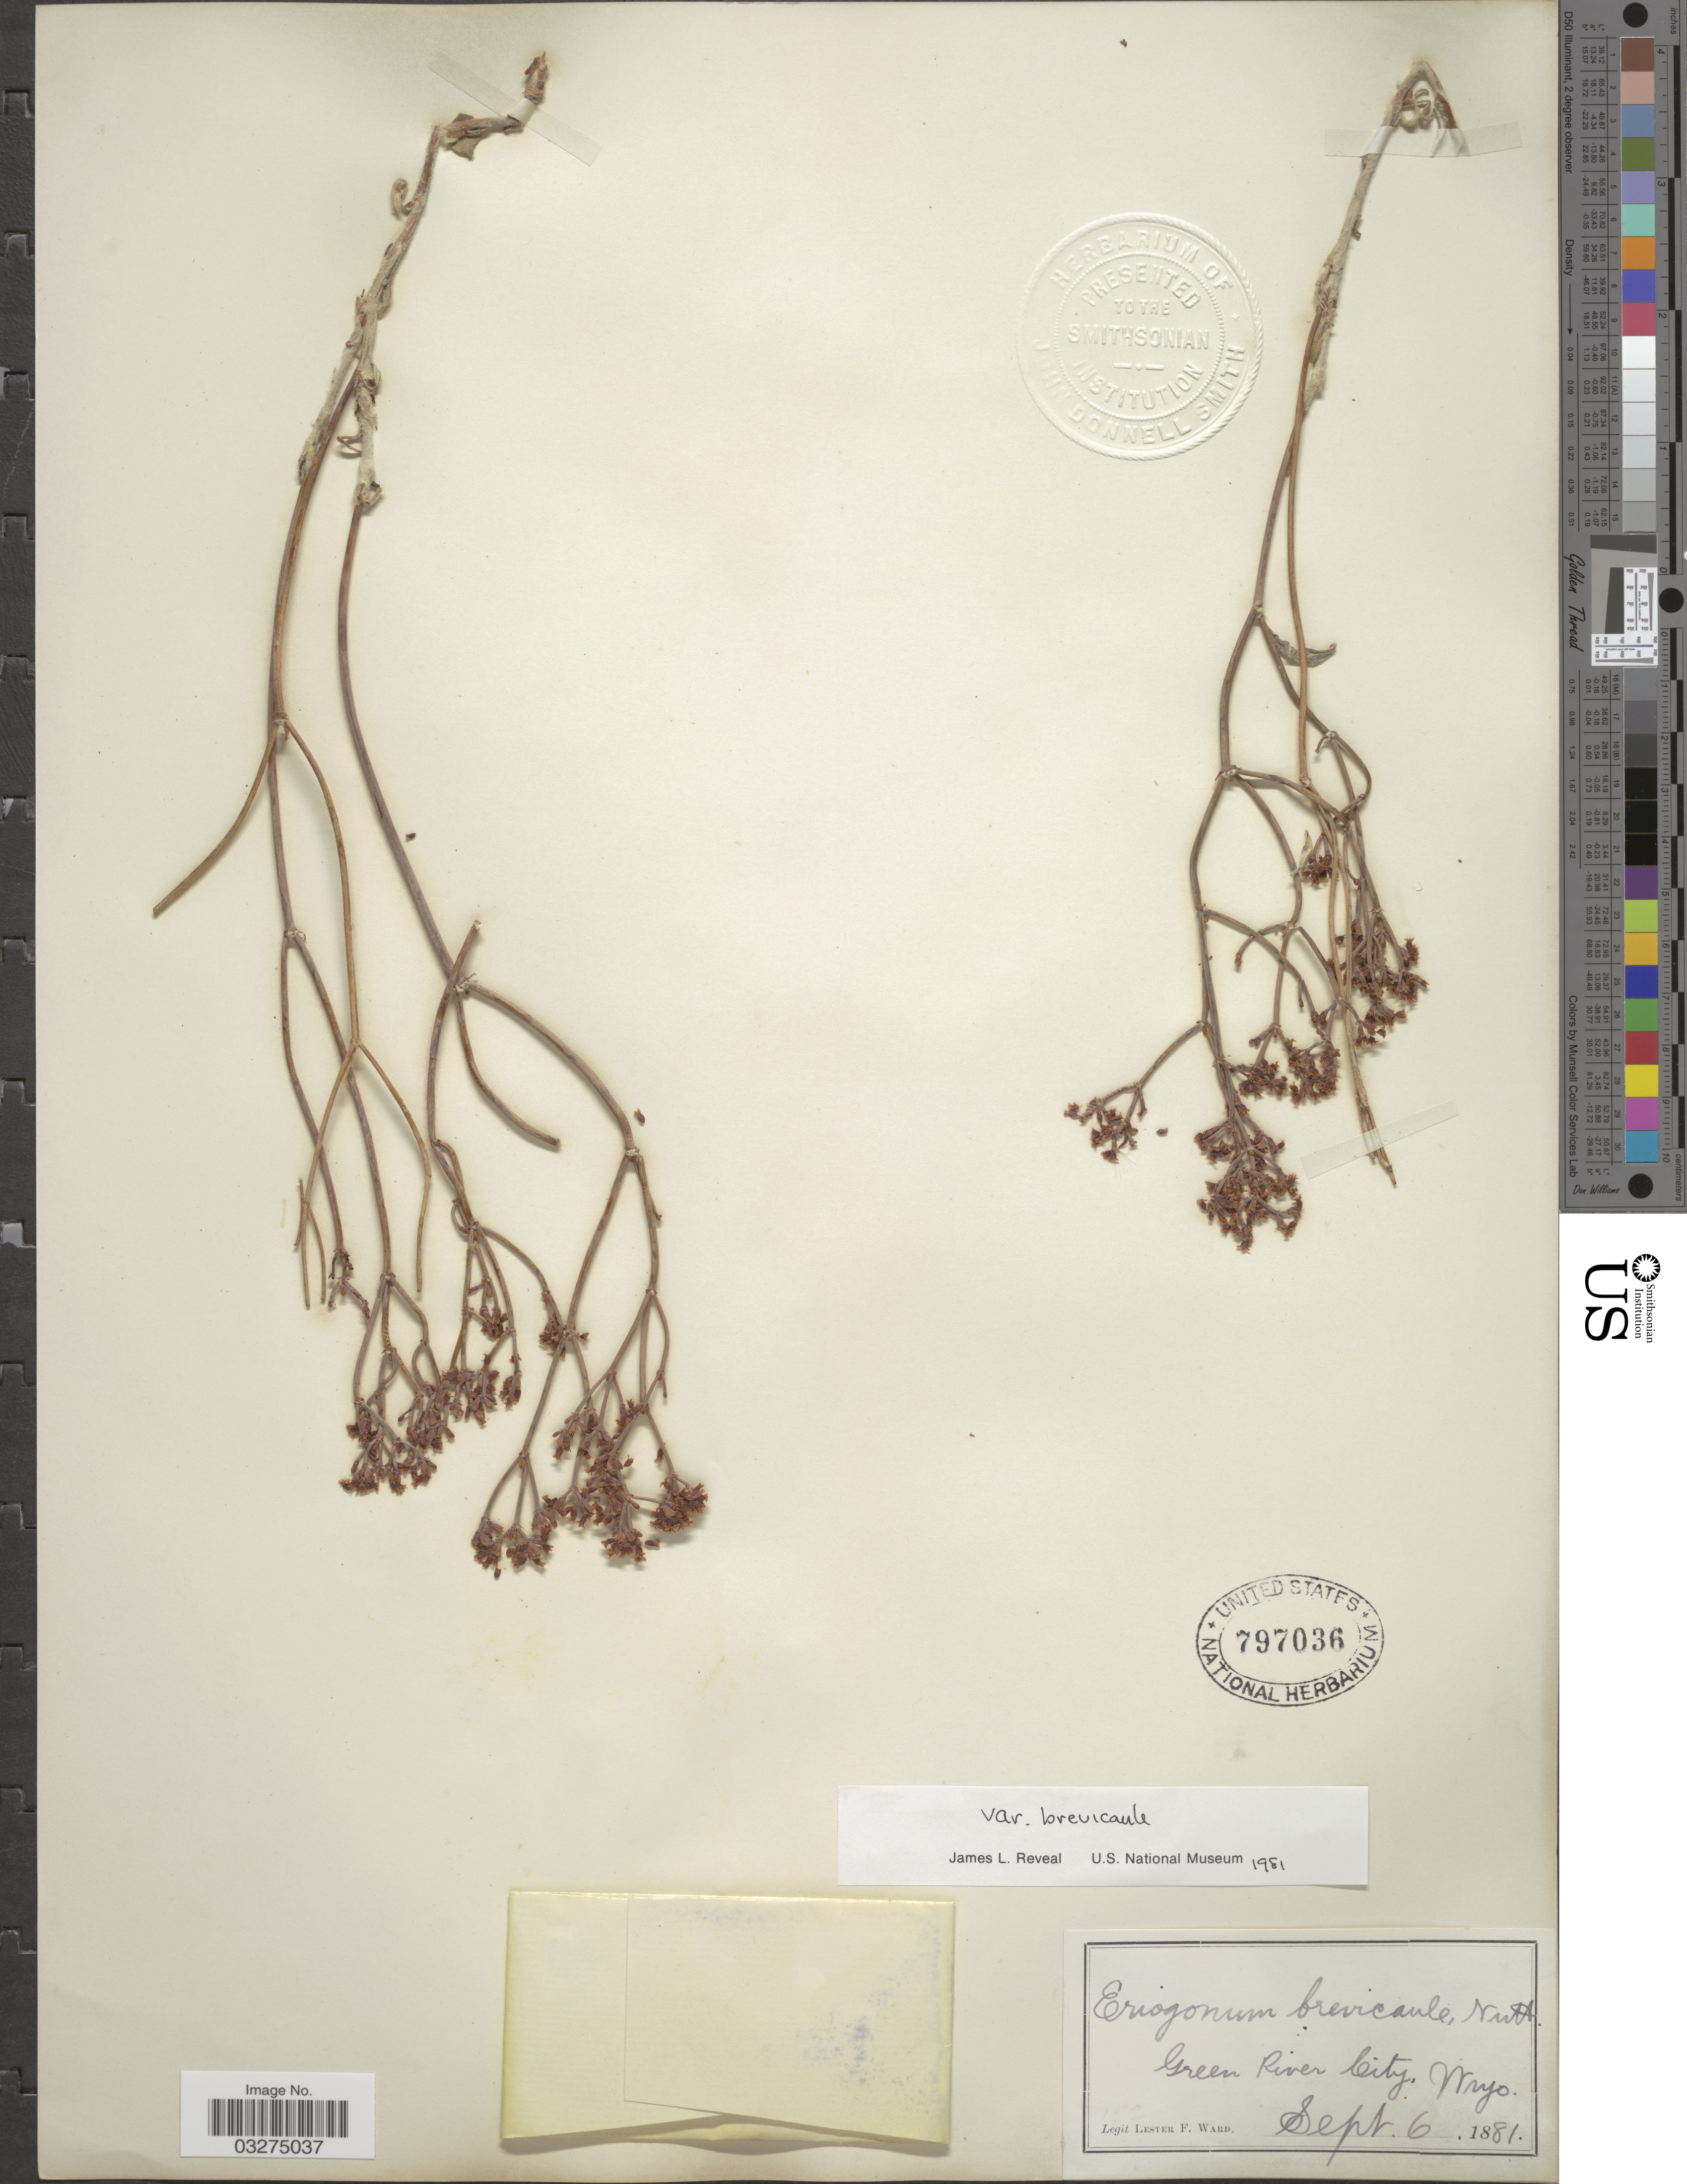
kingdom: Plantae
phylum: Tracheophyta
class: Magnoliopsida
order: Caryophyllales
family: Polygonaceae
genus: Eriogonum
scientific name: Eriogonum brevicaule var. brevicaule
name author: Nutt.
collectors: L. F. Ward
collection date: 1881-09-06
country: United States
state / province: Wyoming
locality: Green River City, Wyo.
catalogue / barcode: US 797036